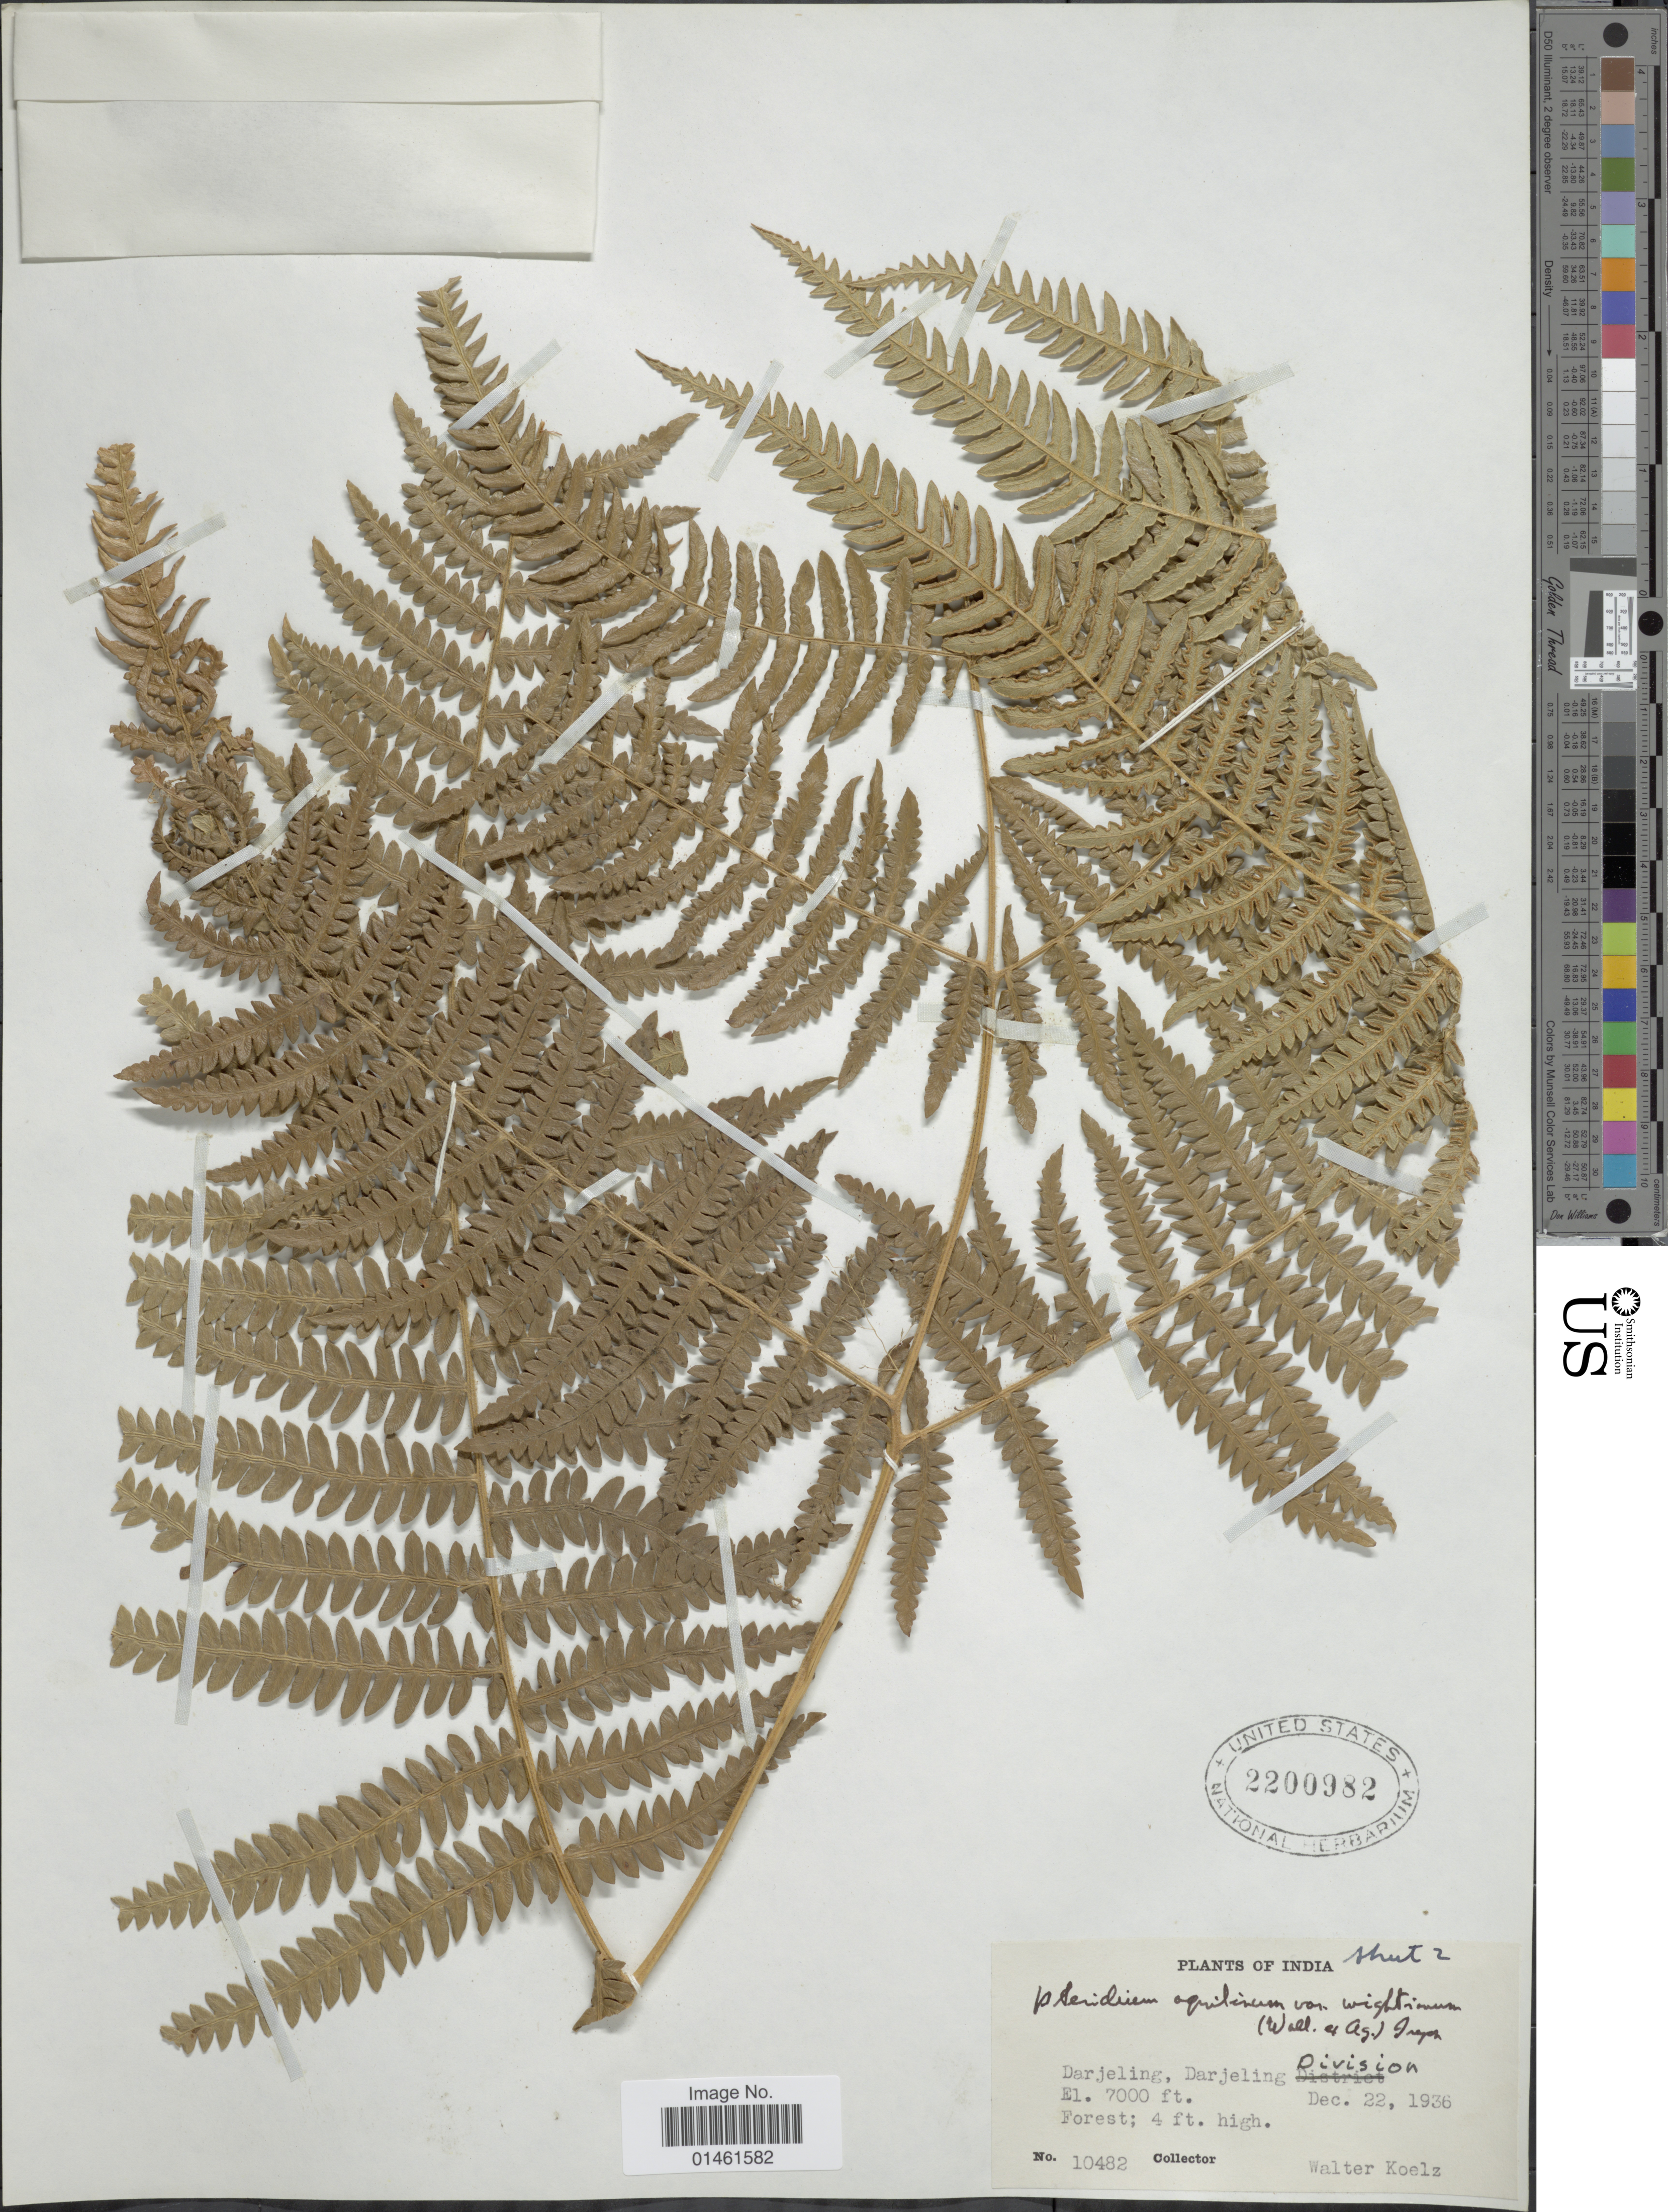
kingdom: Plantae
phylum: Tracheophyta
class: Polypodiopsida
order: Polypodiales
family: Dennstaedtiaceae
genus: Pteridium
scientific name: Pteridium aquilinum var. wightianum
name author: (J. Agardh) R.M. Tryon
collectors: W. N. Koelz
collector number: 10482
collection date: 1936-12-22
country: India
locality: India, Darjeling, Darjeling Division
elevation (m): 2134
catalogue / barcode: US 2200982